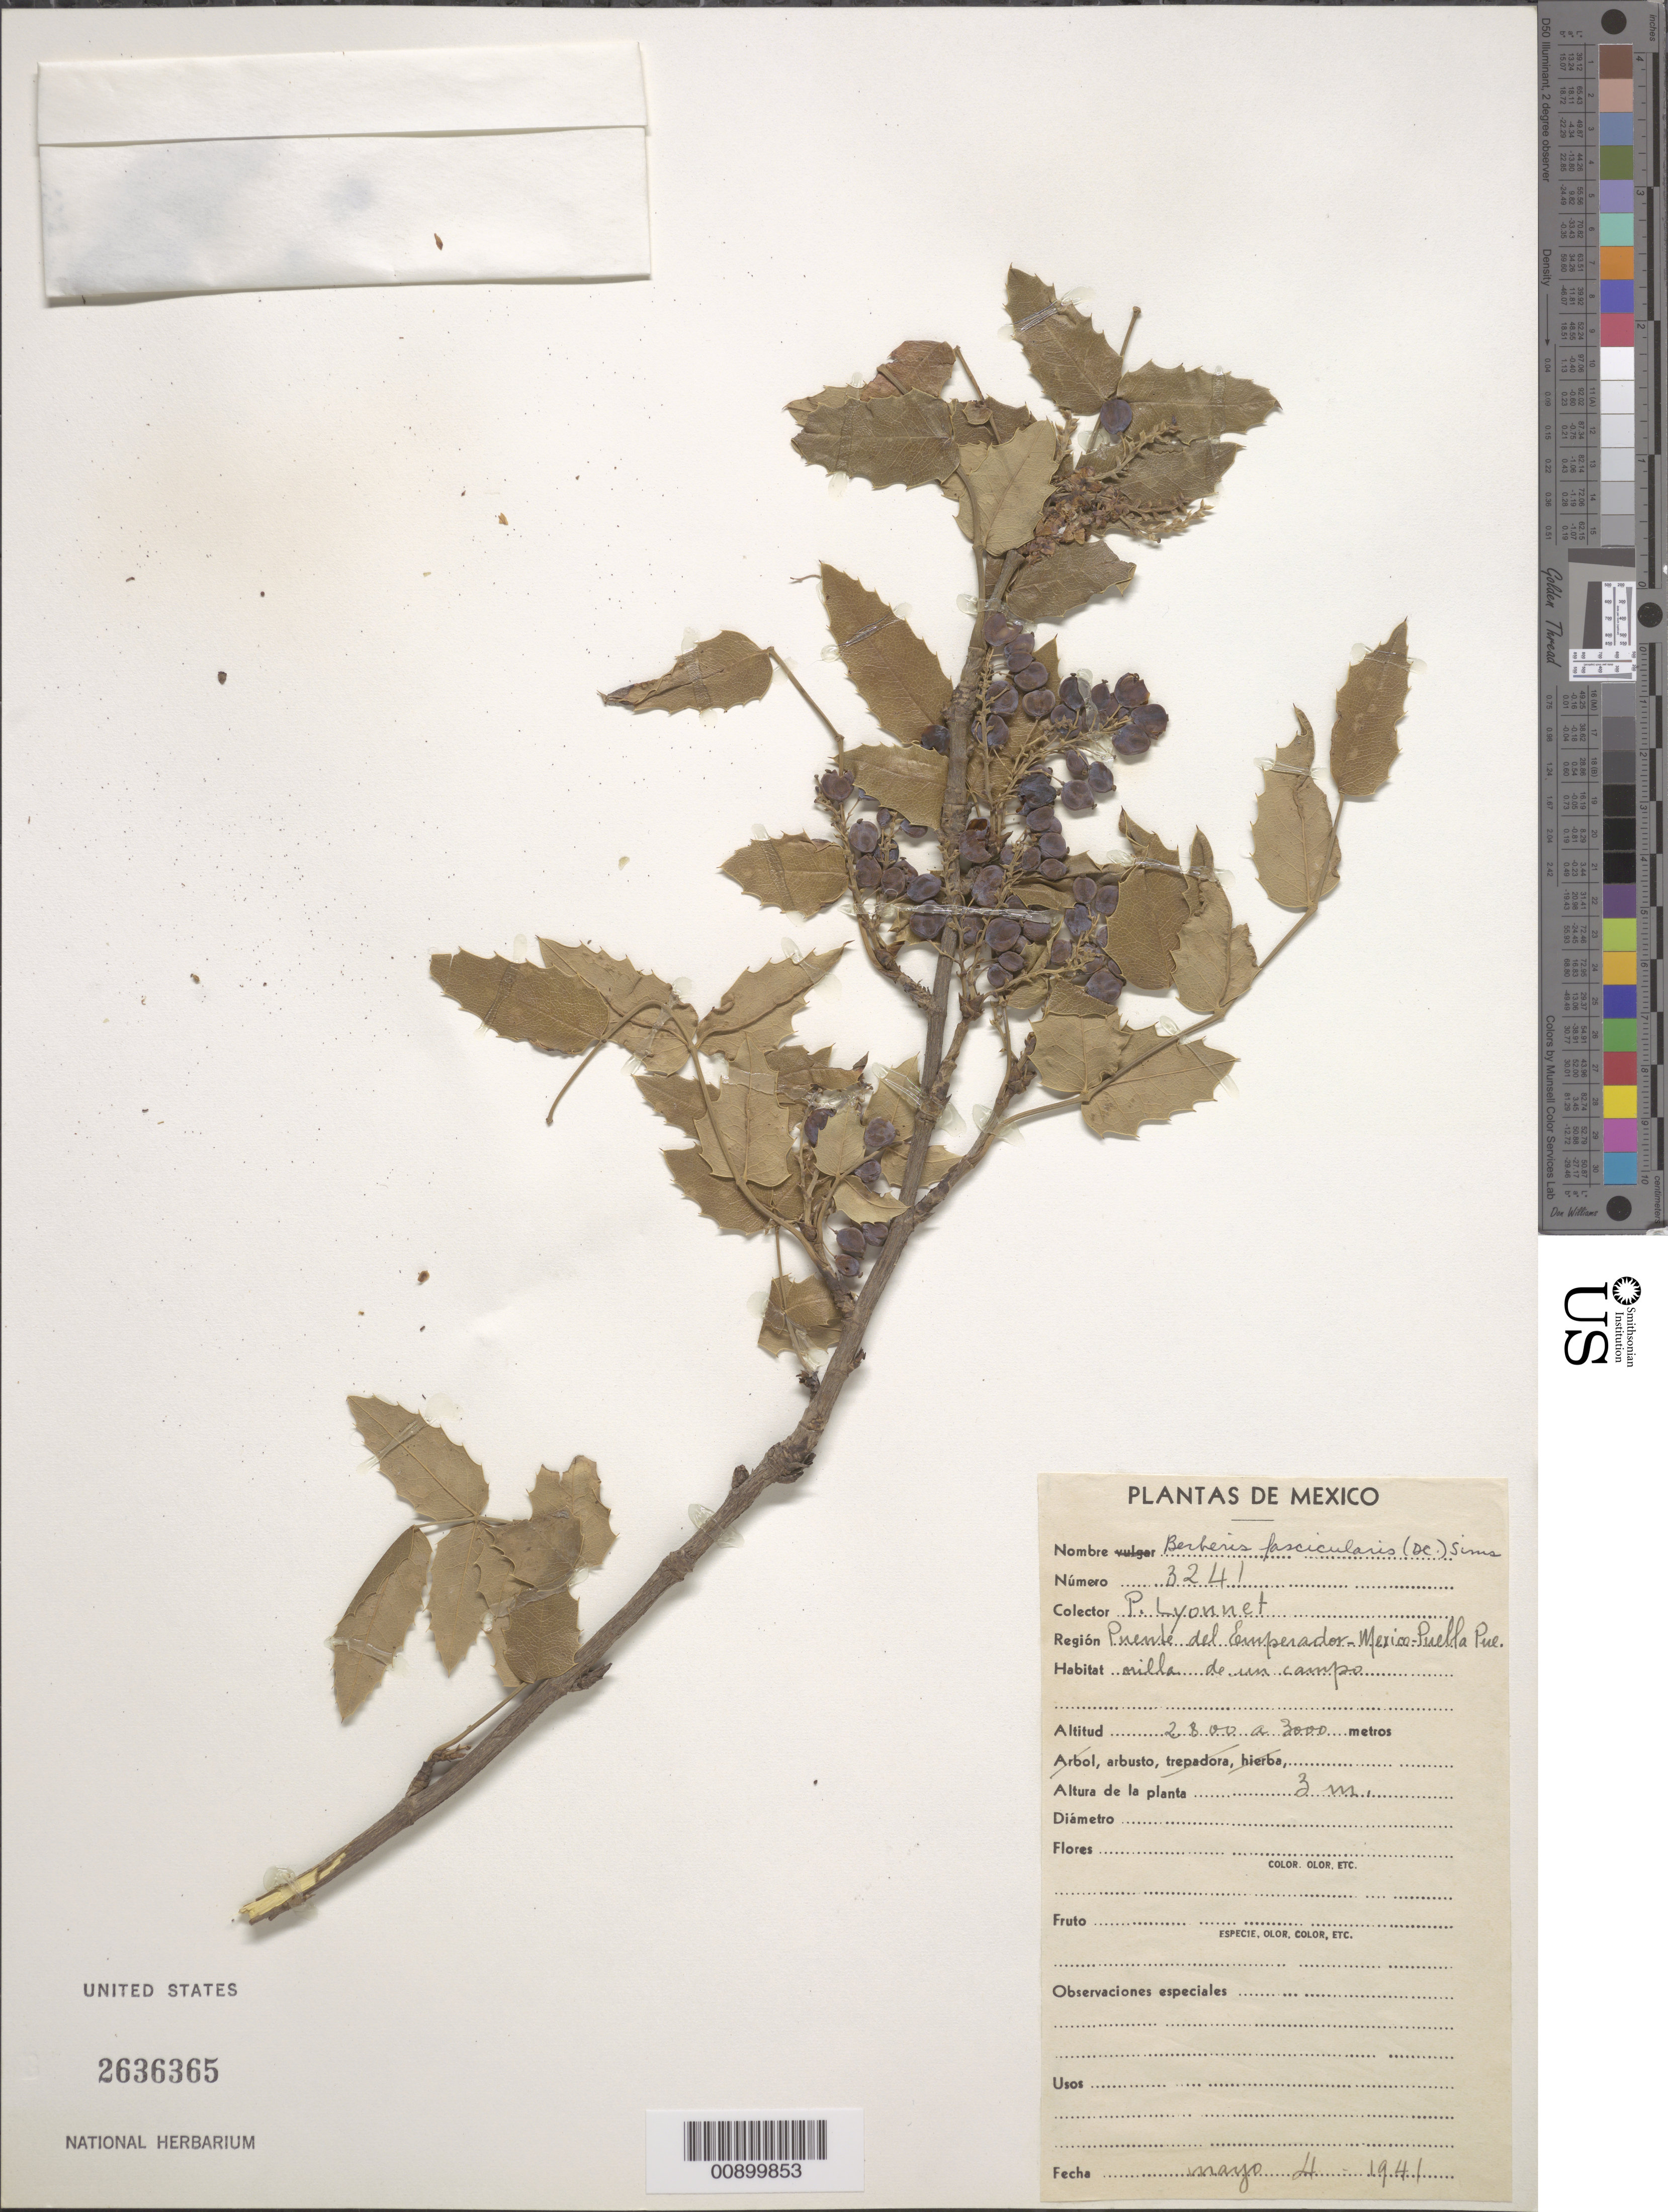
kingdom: Plantae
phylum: Tracheophyta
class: Magnoliopsida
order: Ranunculales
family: Berberidaceae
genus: Mahonia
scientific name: Mahonia fascicularis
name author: DC.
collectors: Bro. E. Lyonnet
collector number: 3241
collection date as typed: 04 May 1941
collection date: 1941-05-04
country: Mexico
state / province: Puebla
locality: Puente del Emperador - Mexico - Puebla, Puebla.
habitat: Orilla de un campo.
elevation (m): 3000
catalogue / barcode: US 2636365